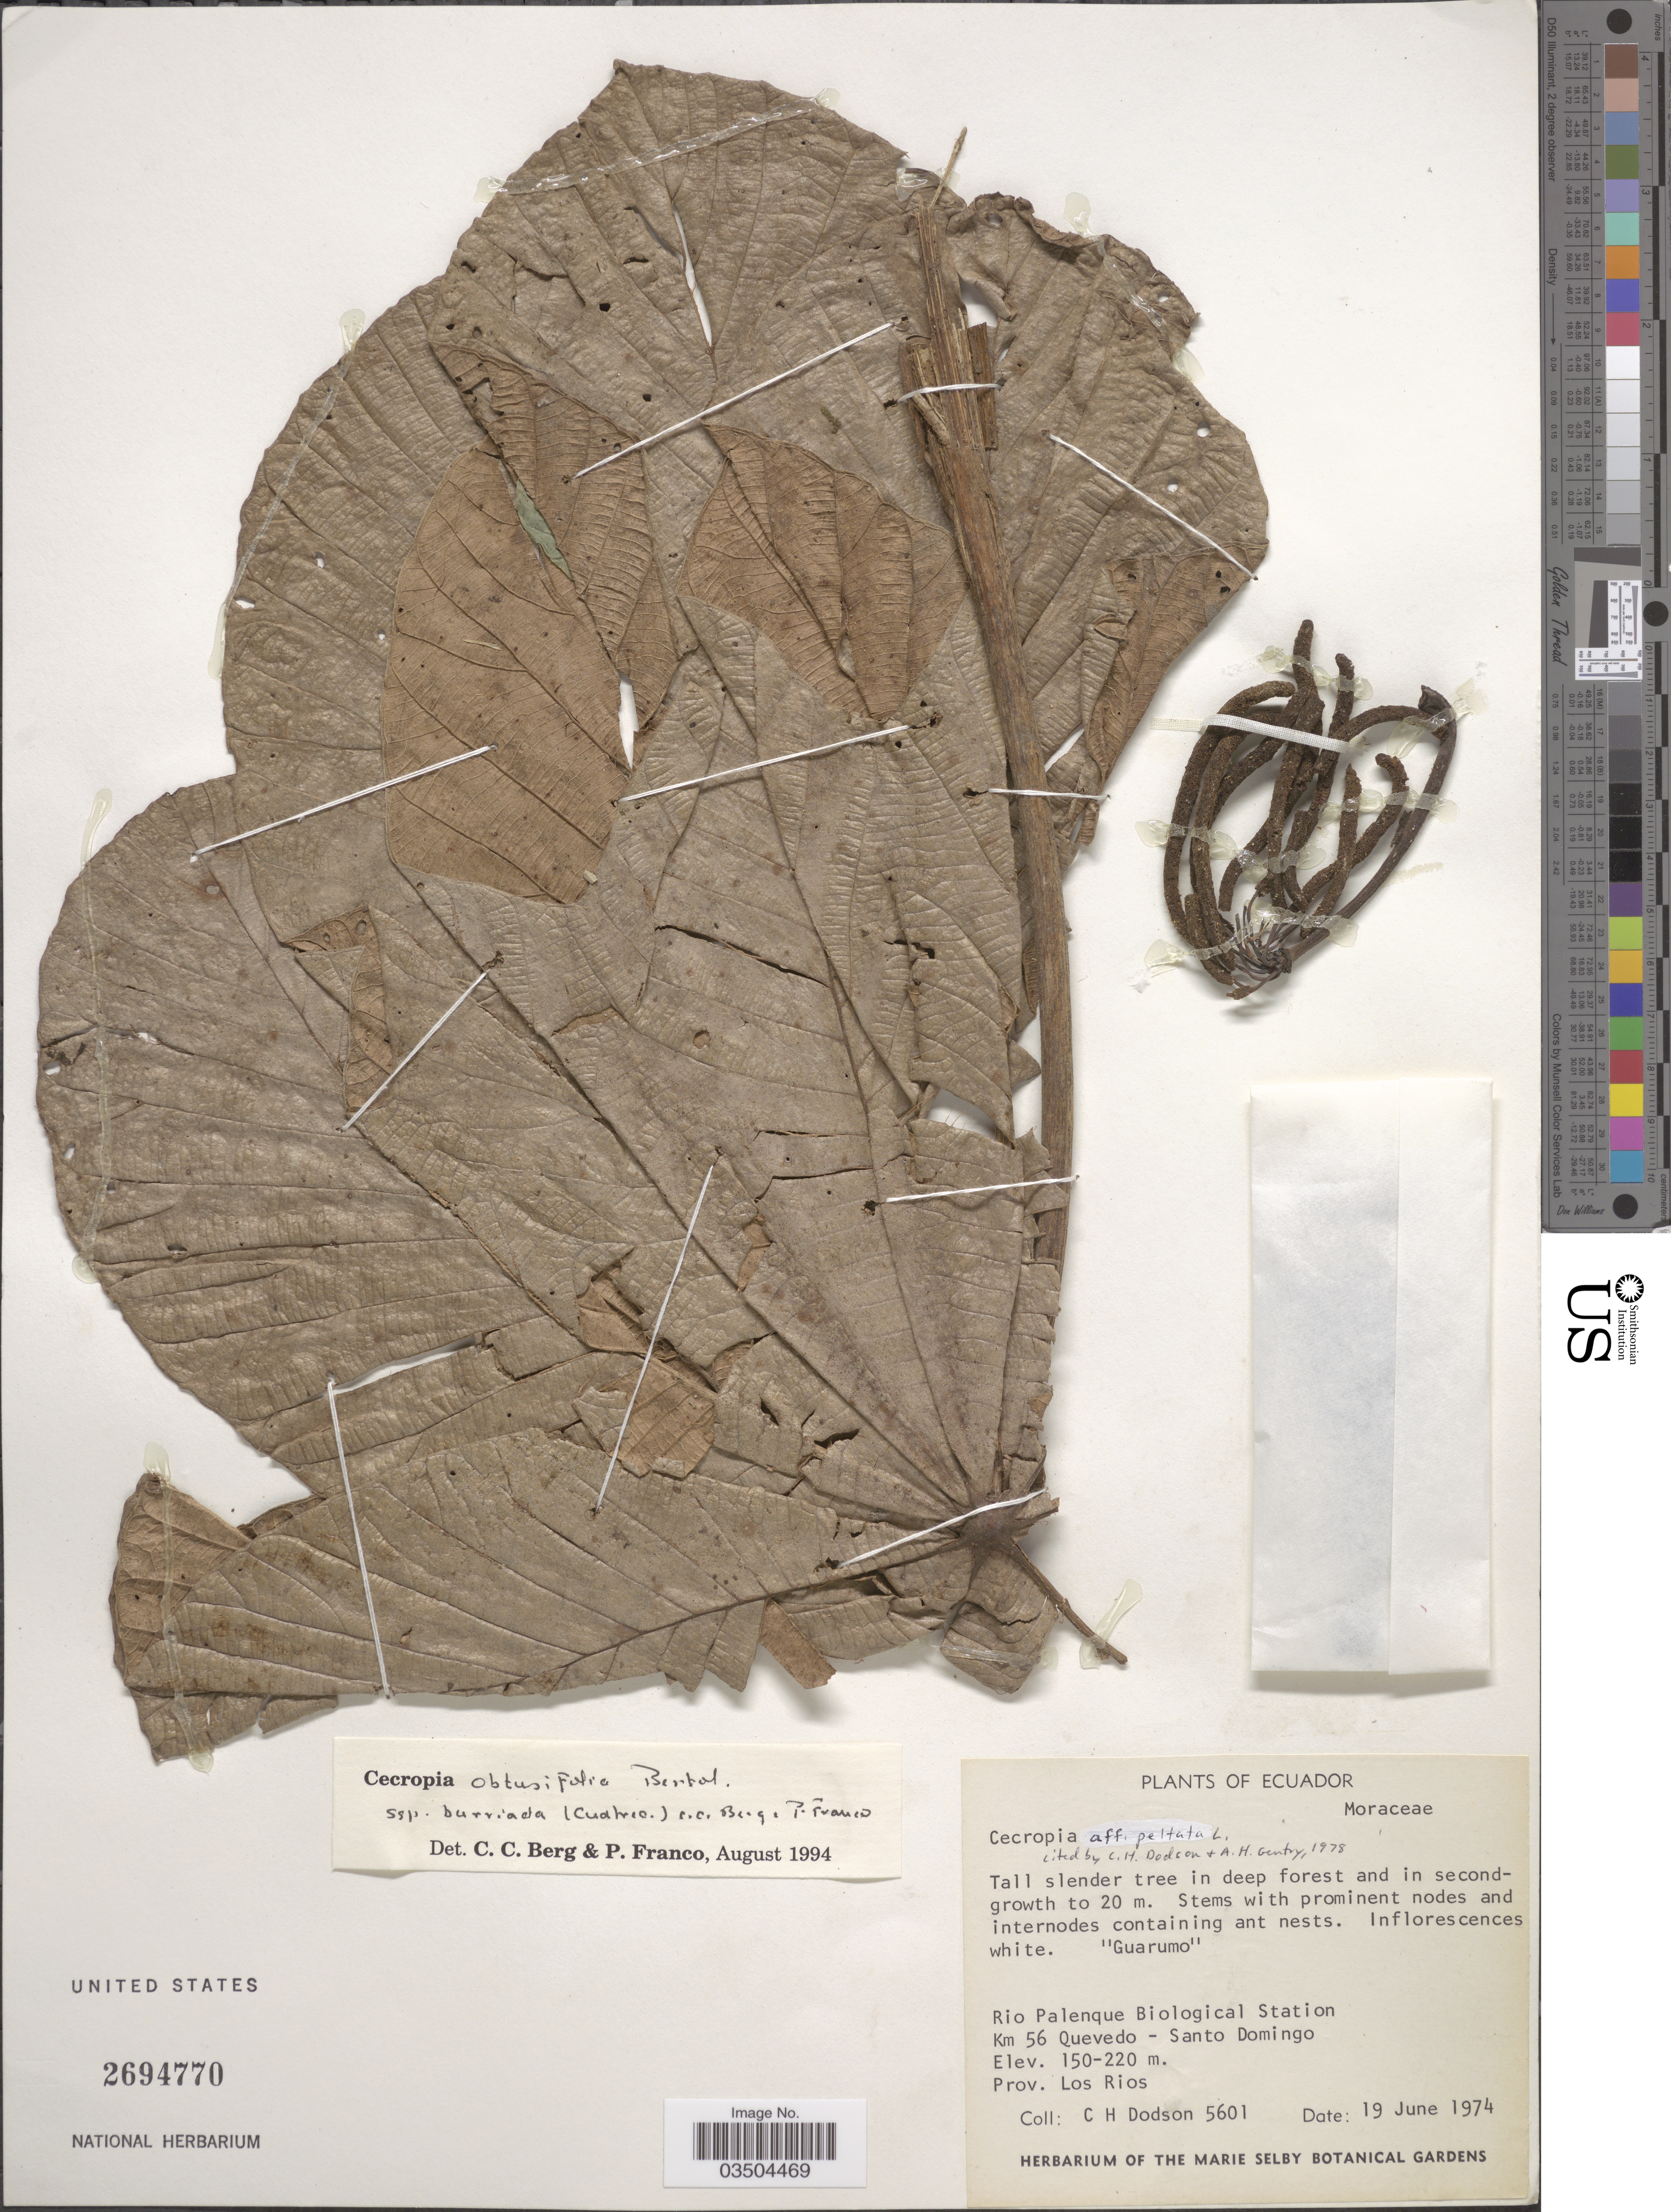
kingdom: Plantae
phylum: Tracheophyta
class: Magnoliopsida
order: Rosales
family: Urticaceae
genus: Cecropia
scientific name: Cecropia obtusifolia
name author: Bertol.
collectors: C. H. Dodson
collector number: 5601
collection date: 1974-06-19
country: Ecuador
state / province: Los Ríos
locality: Rio Palenque Biological Station Km 56 Rd. Quevedo - Santo Domingo.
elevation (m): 150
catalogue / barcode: US 2694770